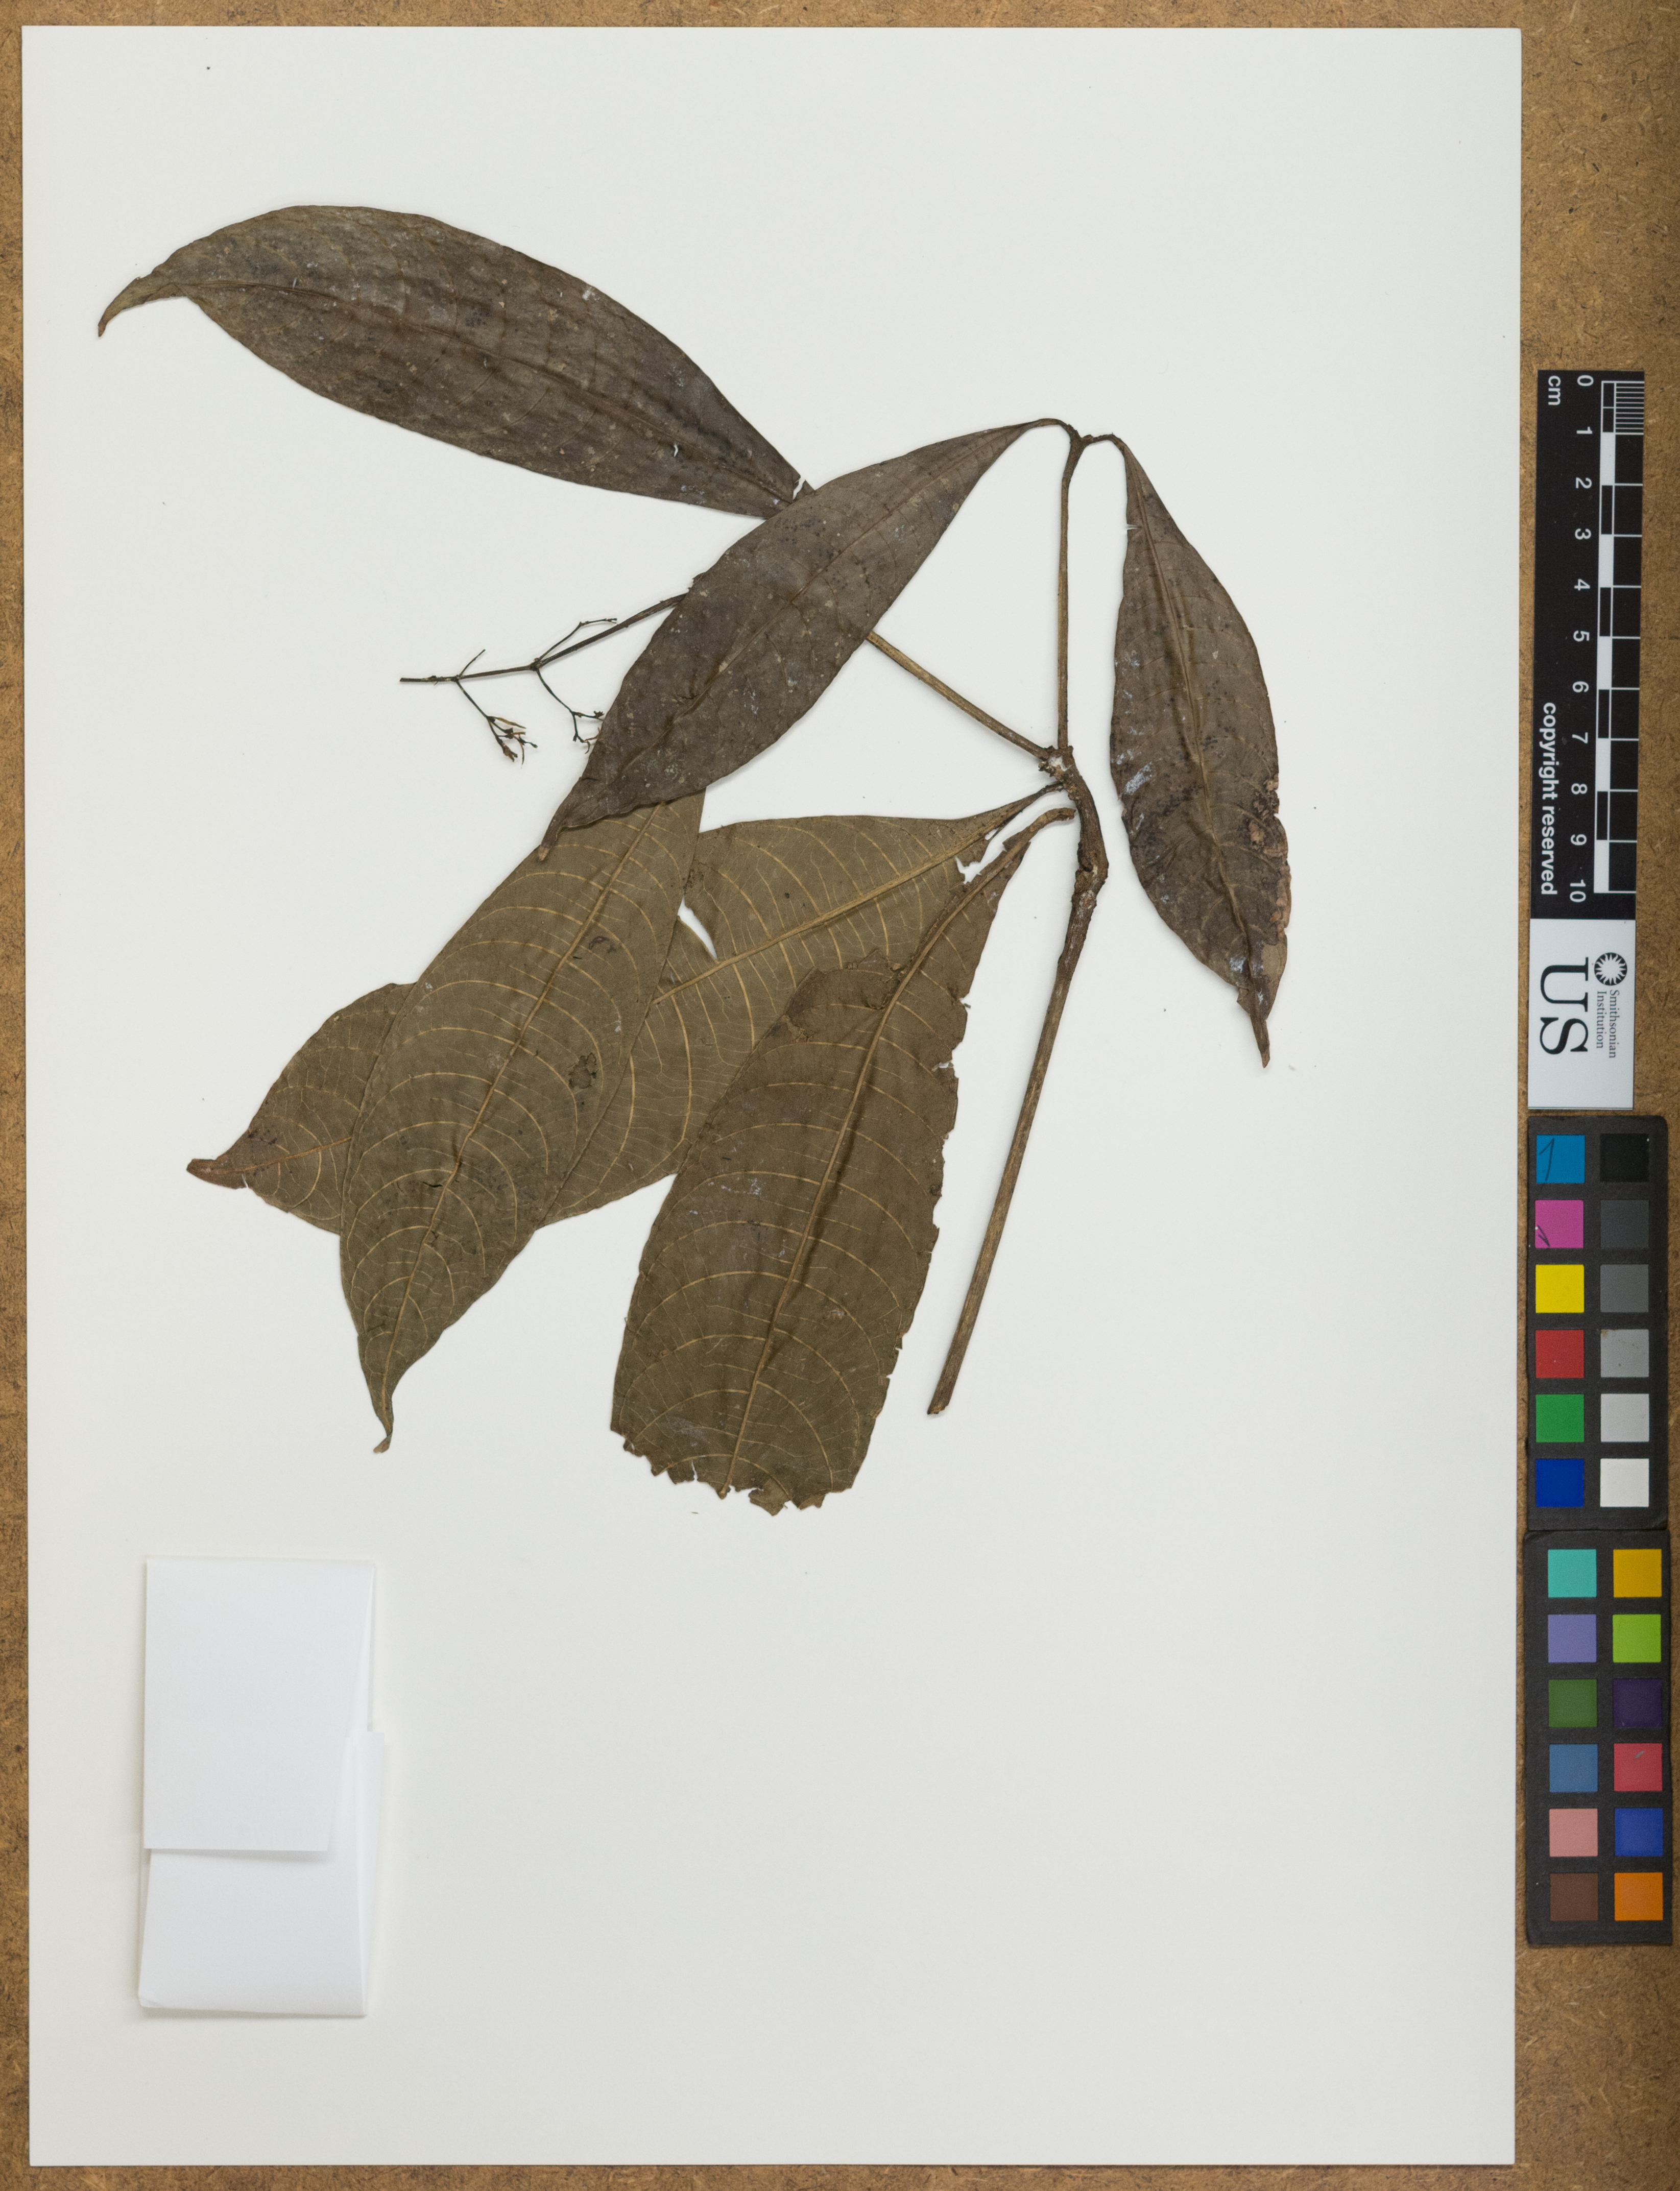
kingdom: Plantae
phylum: Tracheophyta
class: Magnoliopsida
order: Gentianales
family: Rubiaceae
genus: Psychotria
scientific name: Psychotria capitata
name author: Ruiz & Pav.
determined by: Delprete, P. G., Herb. de Guyane Cay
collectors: P. G. Delprete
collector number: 7070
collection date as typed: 23-Jan-99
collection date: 1999-01-23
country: Suriname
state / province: Brokopondo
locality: Brownsberg Nature Park, Trail to Leo Val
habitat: "Disturbed" primary forest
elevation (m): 400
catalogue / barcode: US 3523266